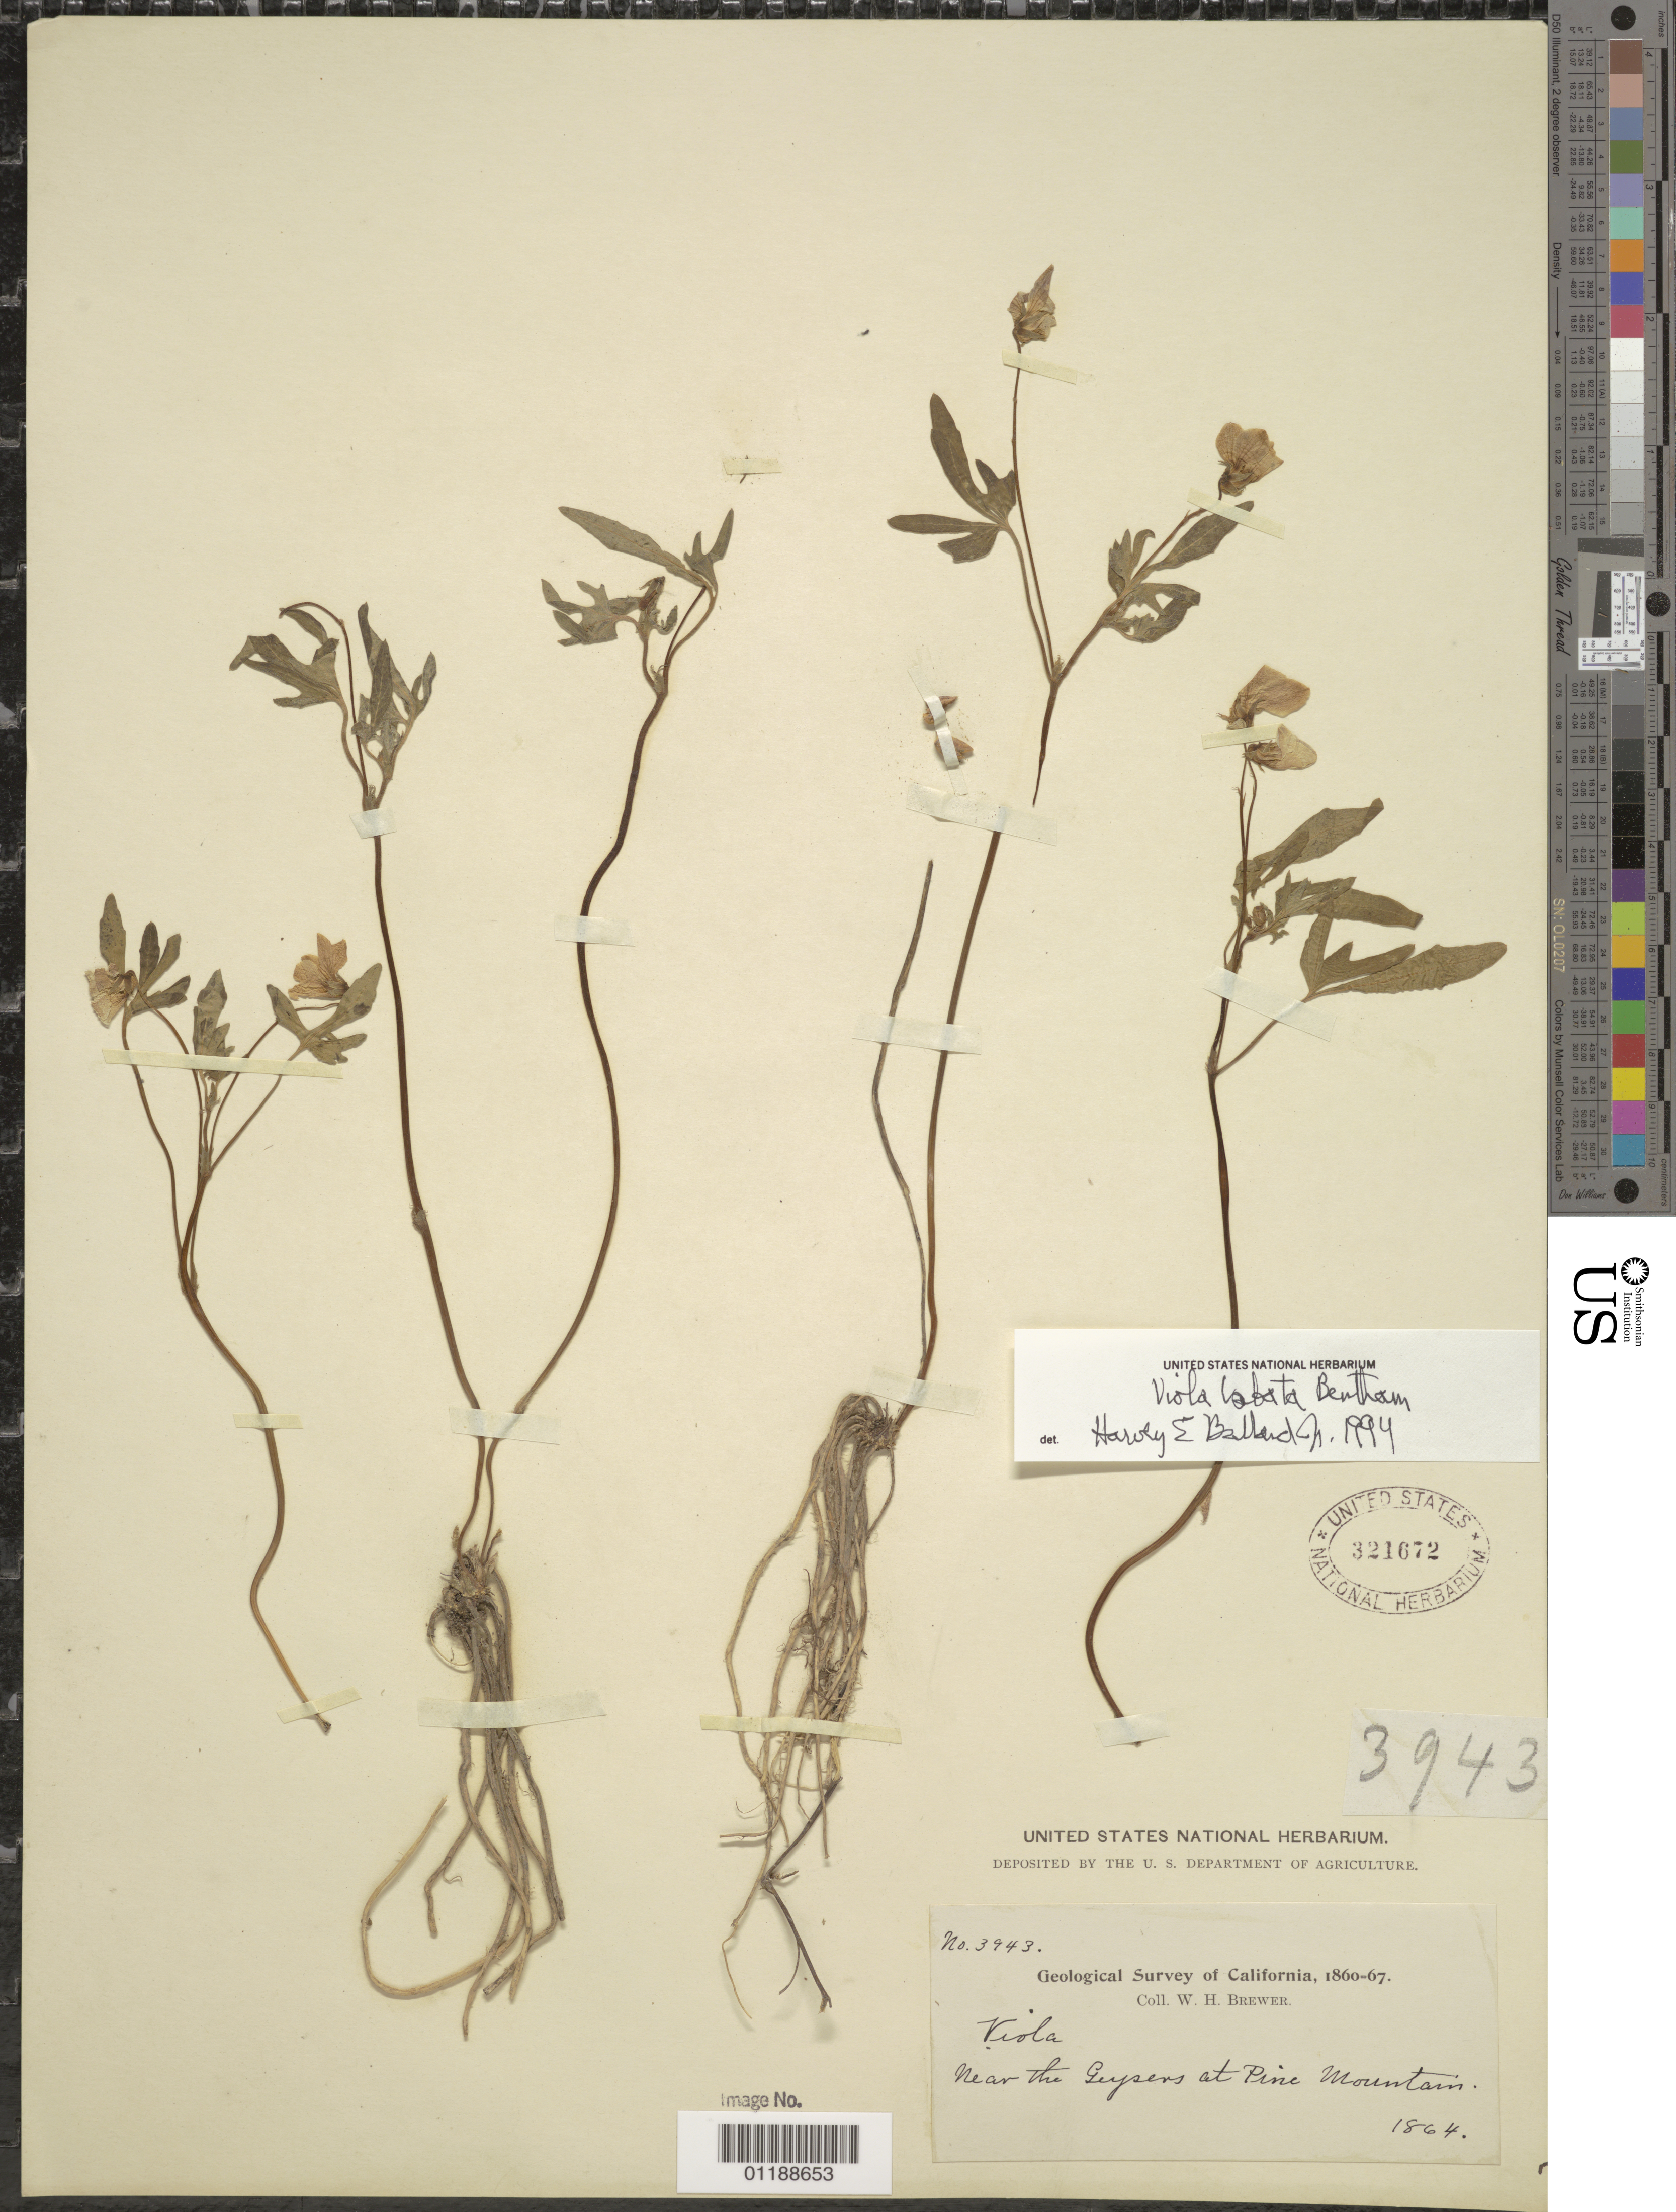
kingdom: Plantae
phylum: Tracheophyta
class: Magnoliopsida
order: Malpighiales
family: Violaceae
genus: Viola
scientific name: Viola lobata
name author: Benth.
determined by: Ballard, Harvey E.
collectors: W. H. Brewer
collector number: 3943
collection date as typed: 1864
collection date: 1864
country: United States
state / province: California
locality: near the Geysers at Pine Mountain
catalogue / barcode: US 321672